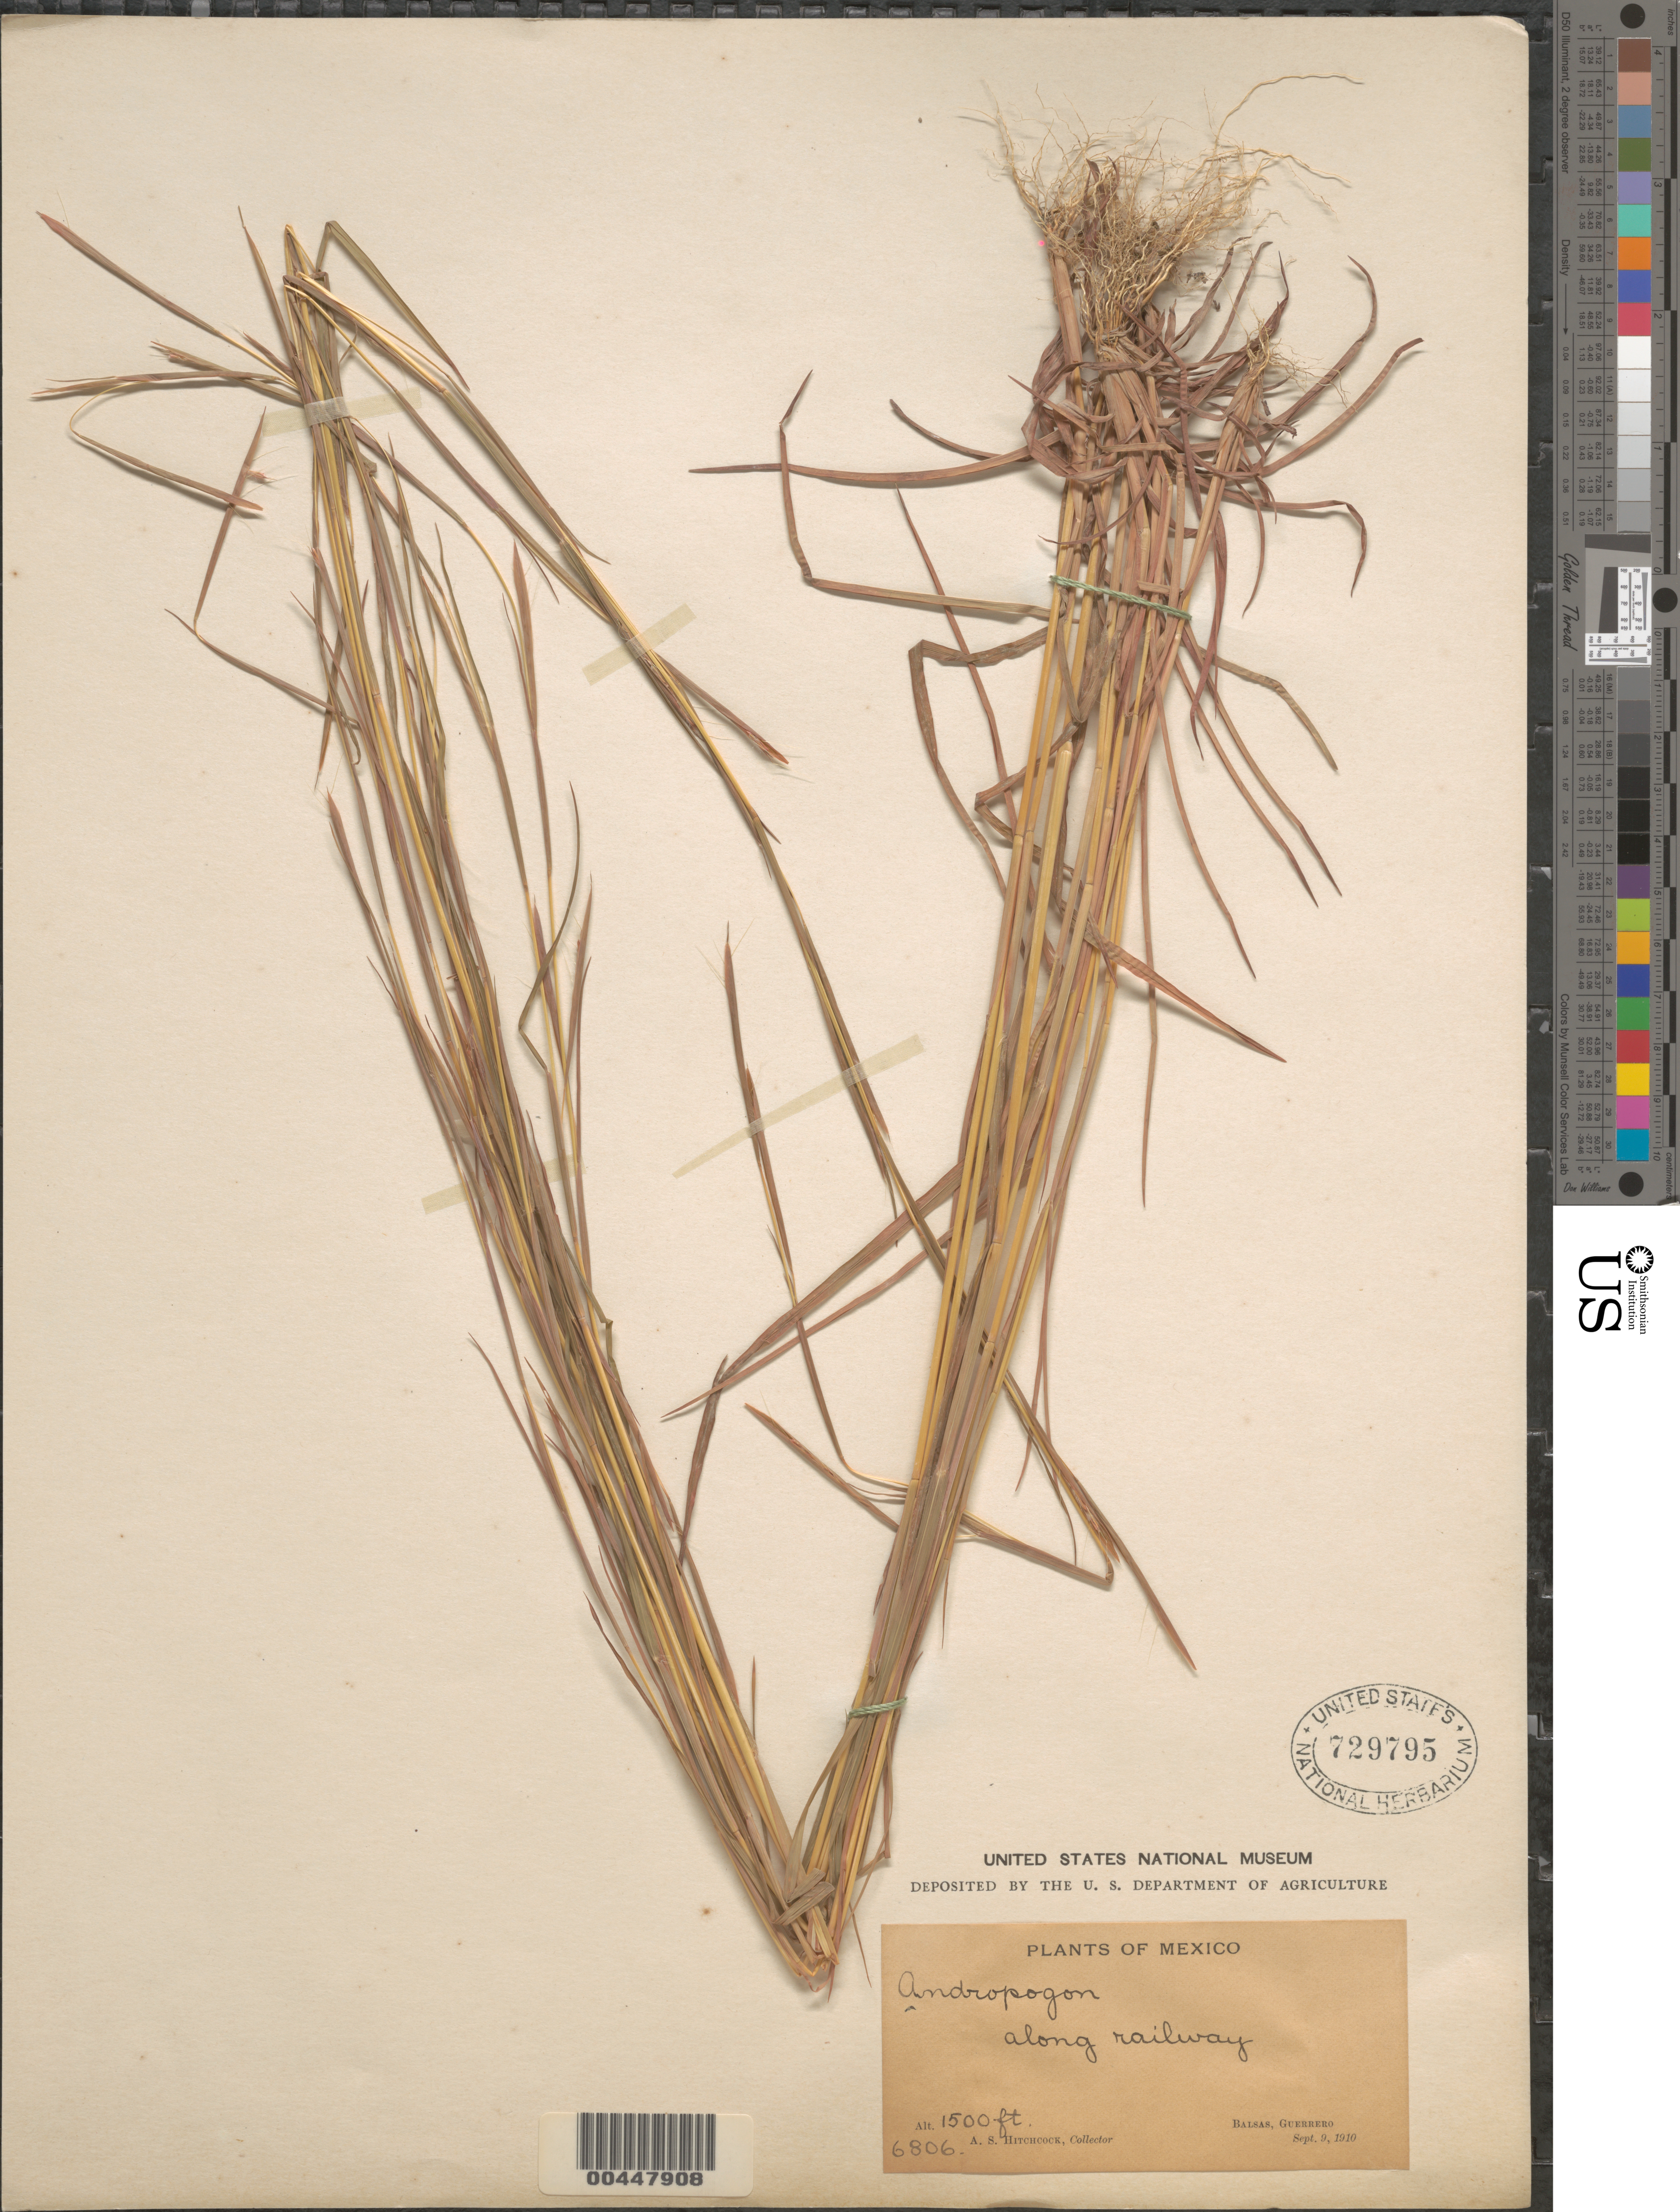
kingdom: Plantae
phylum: Tracheophyta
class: Liliopsida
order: Poales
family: Poaceae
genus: Andropogon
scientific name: Andropogon semitectus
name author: Swallen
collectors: A. S. Hitchcock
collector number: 6806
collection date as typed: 9 Sep 1910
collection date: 1910-09-09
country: Mexico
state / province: Guerrero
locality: Balsas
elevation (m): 457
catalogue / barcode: US 729795